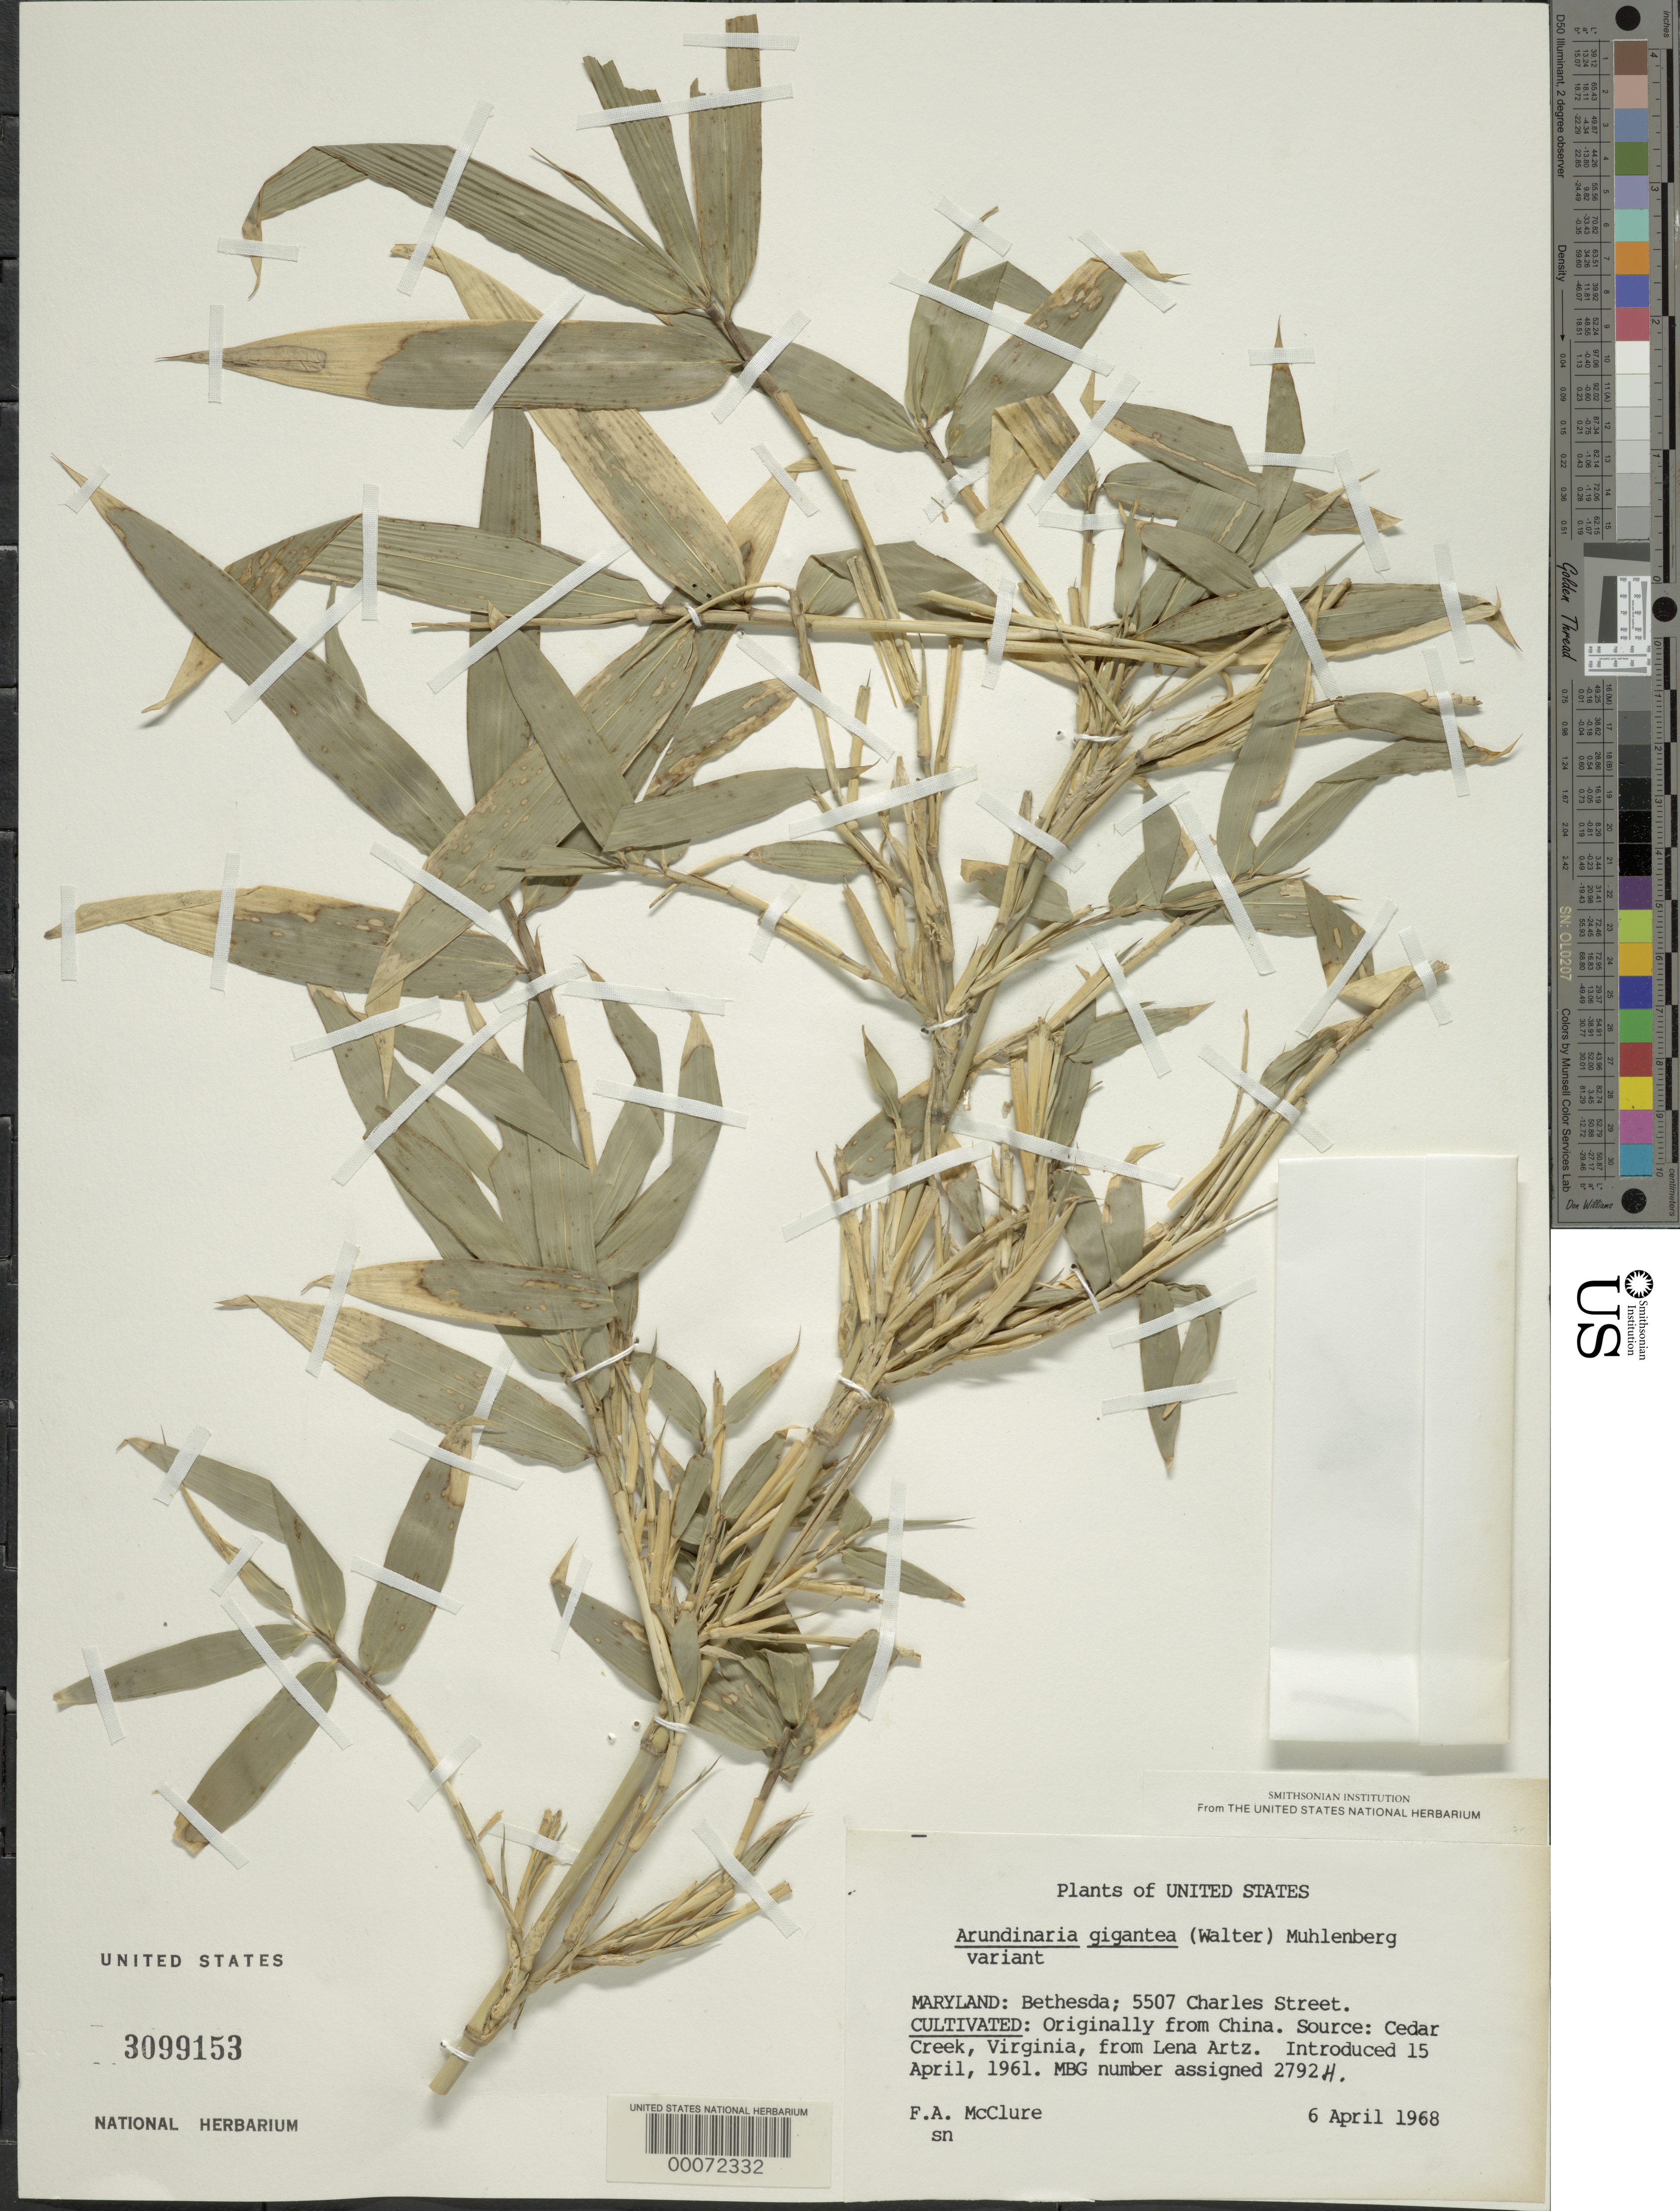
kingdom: Plantae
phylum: Tracheophyta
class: Liliopsida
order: Poales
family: Poaceae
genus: Arundinaria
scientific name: Arundinaria gigantea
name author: (Walter) Muhl.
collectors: F. A. McClure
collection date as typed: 06 Apr 1968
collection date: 1968-04-06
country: United States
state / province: Maryland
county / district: Montgomery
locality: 5507 Charles Street, Bethesda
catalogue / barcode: US 3099153